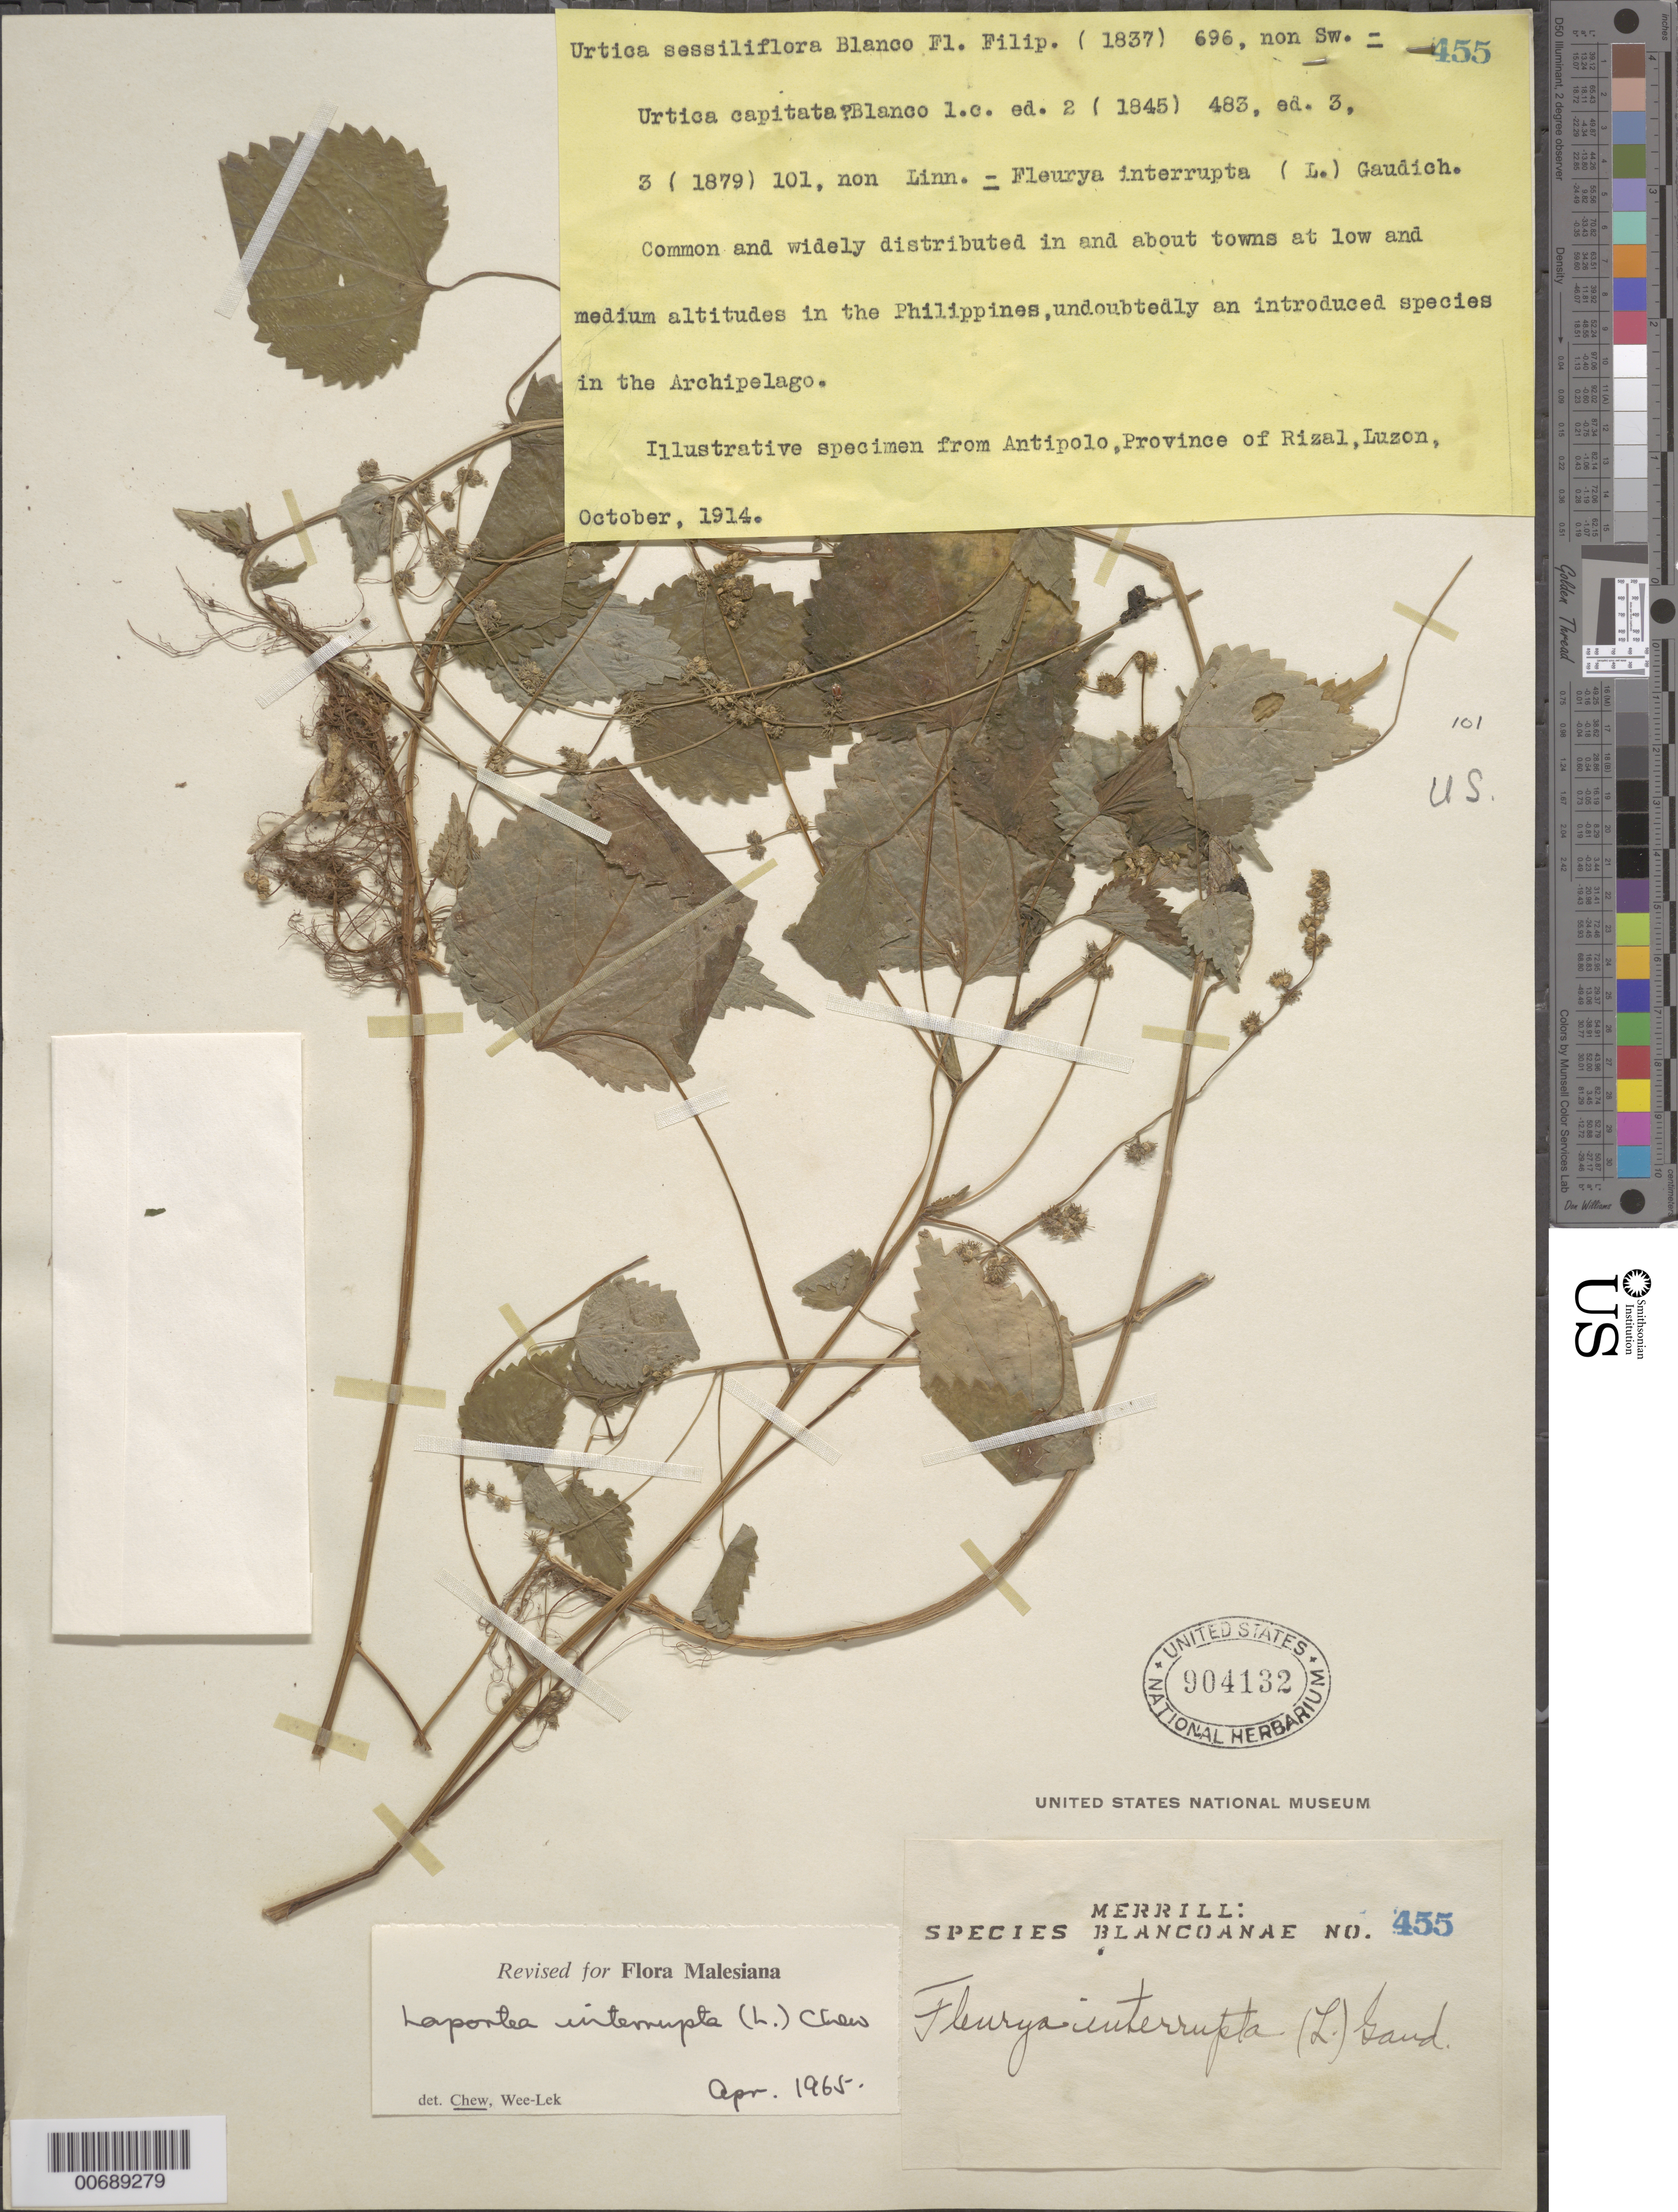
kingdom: Plantae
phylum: Tracheophyta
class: Magnoliopsida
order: Rosales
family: Urticaceae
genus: Laportea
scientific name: Laportea interrupta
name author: (L.) Chew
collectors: E. D. Merrill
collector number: Sp. Blancoan. 0455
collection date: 1914-10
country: Philippines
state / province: Calabarzon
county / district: Rizal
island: Luzon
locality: Antipolo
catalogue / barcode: US 904132